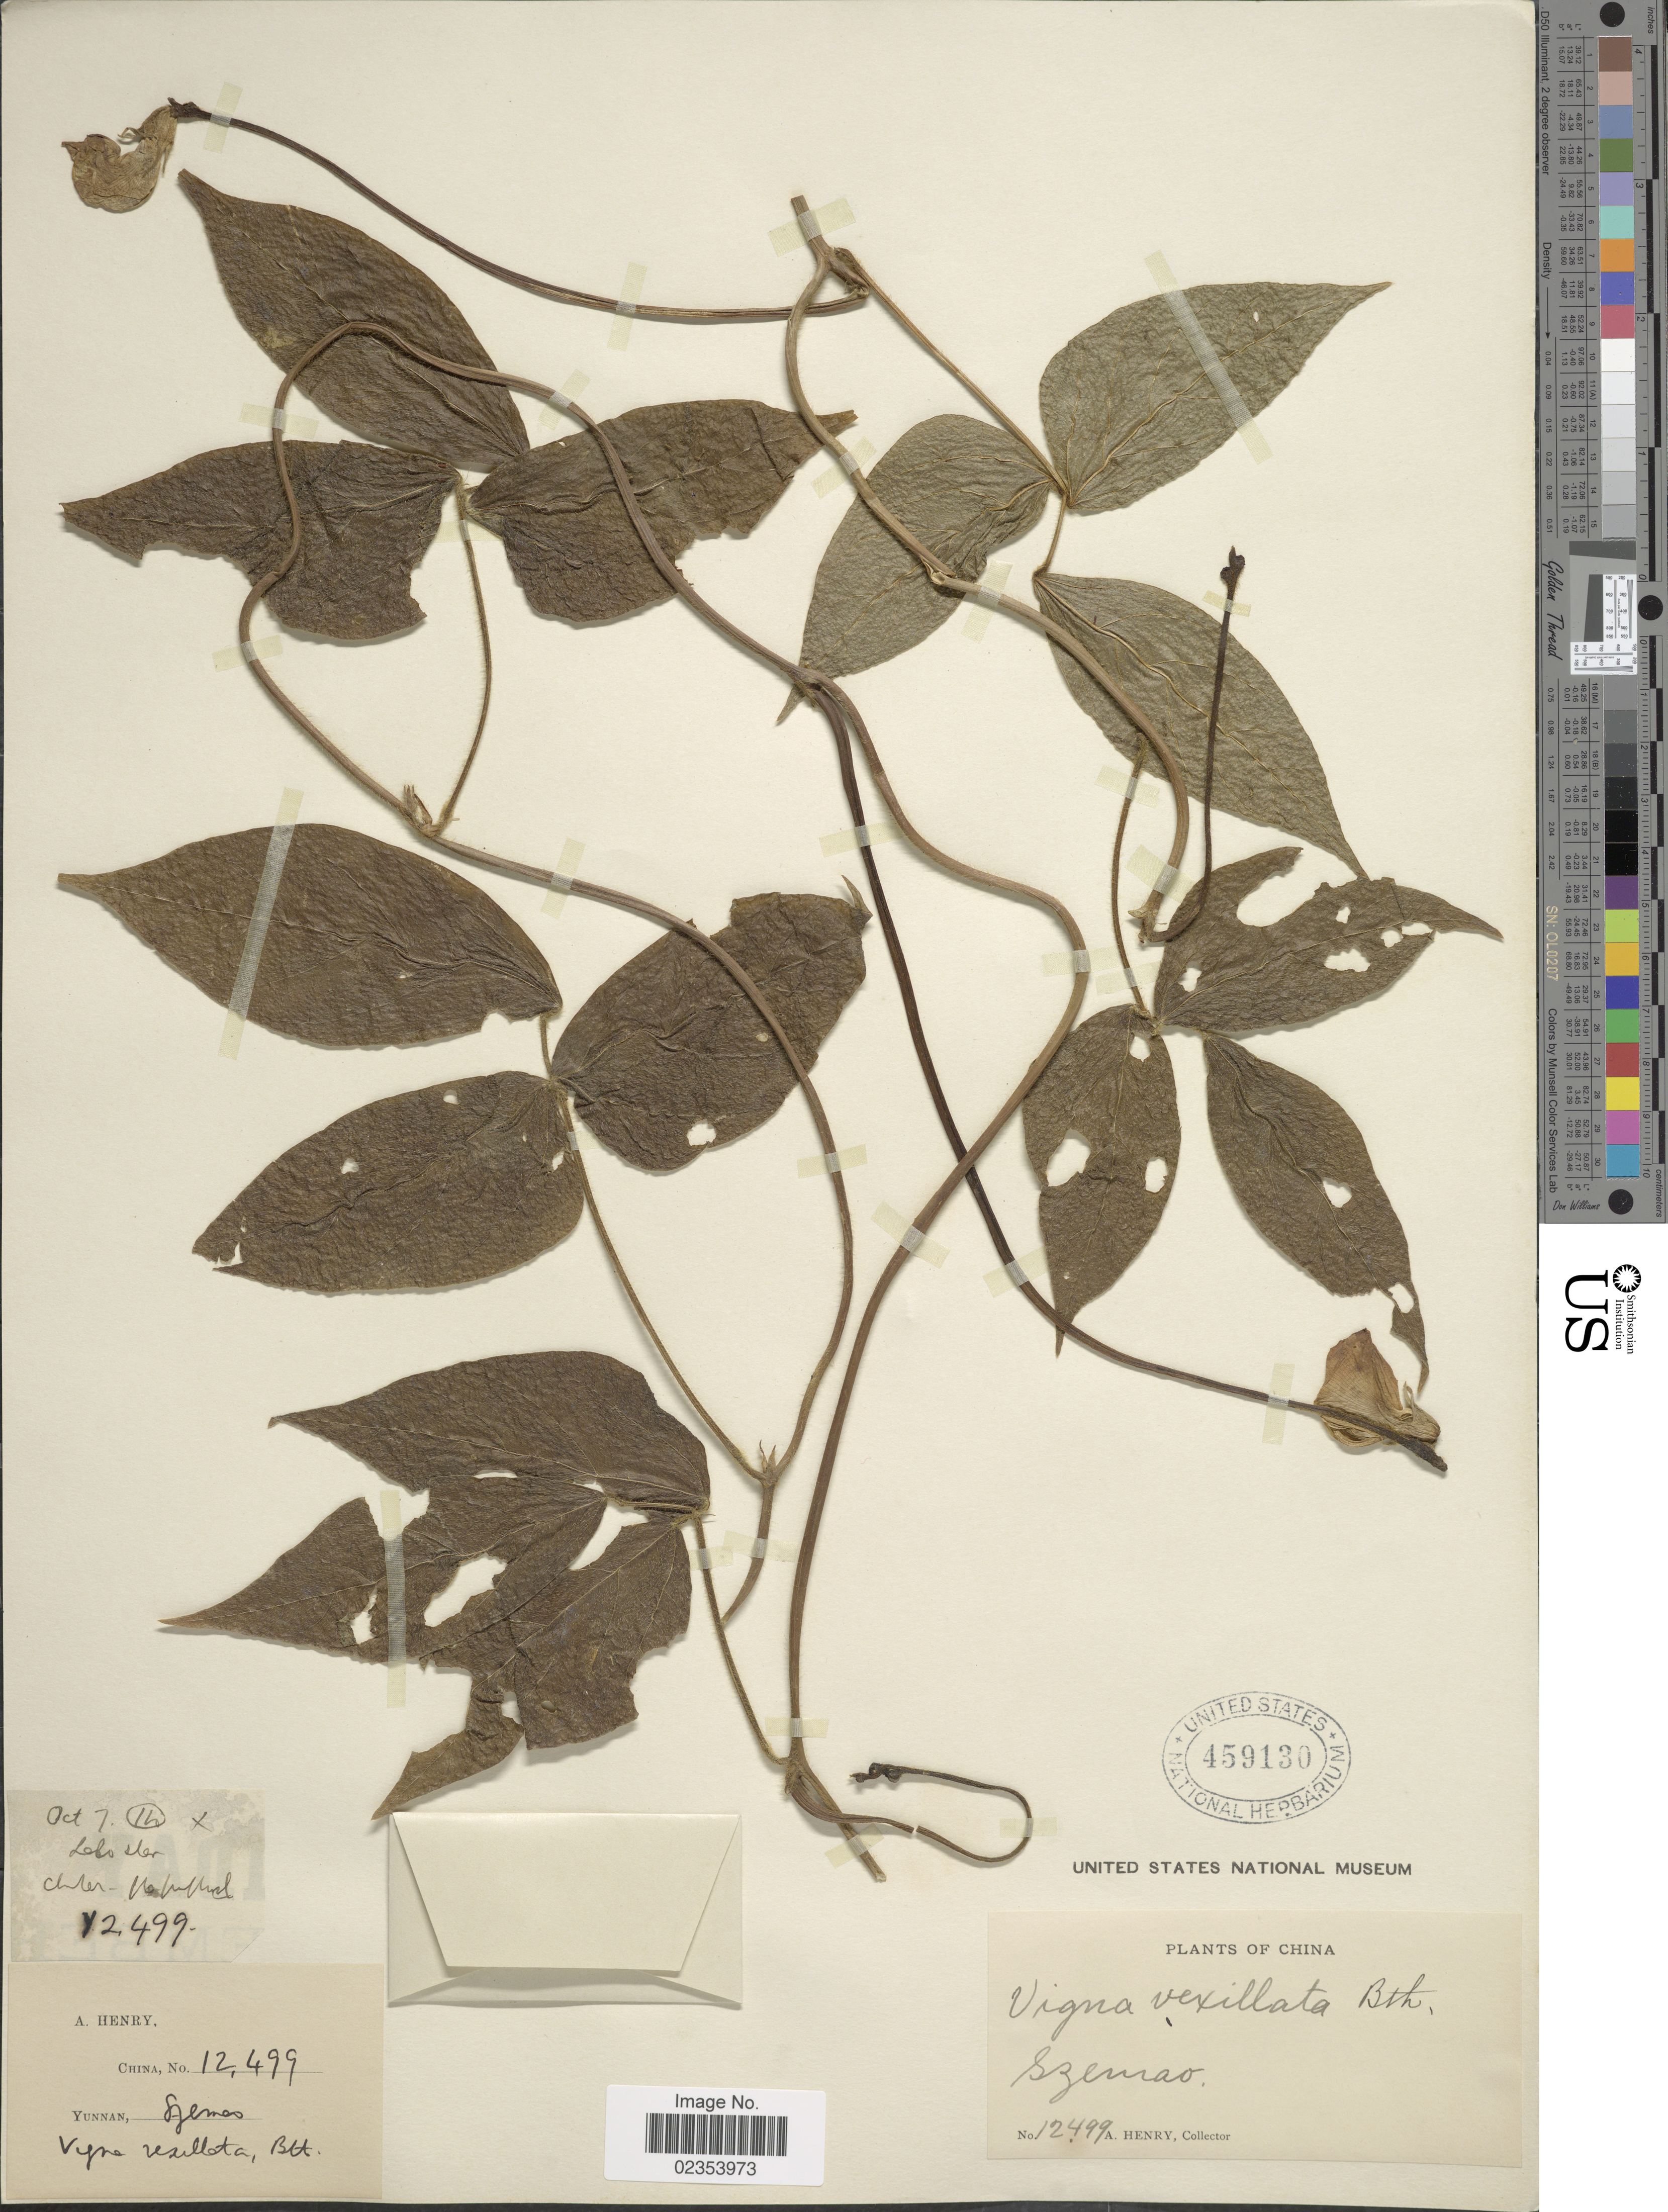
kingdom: Plantae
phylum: Tracheophyta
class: Magnoliopsida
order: Fabales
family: Fabaceae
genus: Vigna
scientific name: Vigna vexillata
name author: (L.) A. Rich.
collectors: A. Henry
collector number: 12499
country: China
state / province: Yunnan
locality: Yunnan, Szemao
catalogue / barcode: US 459130